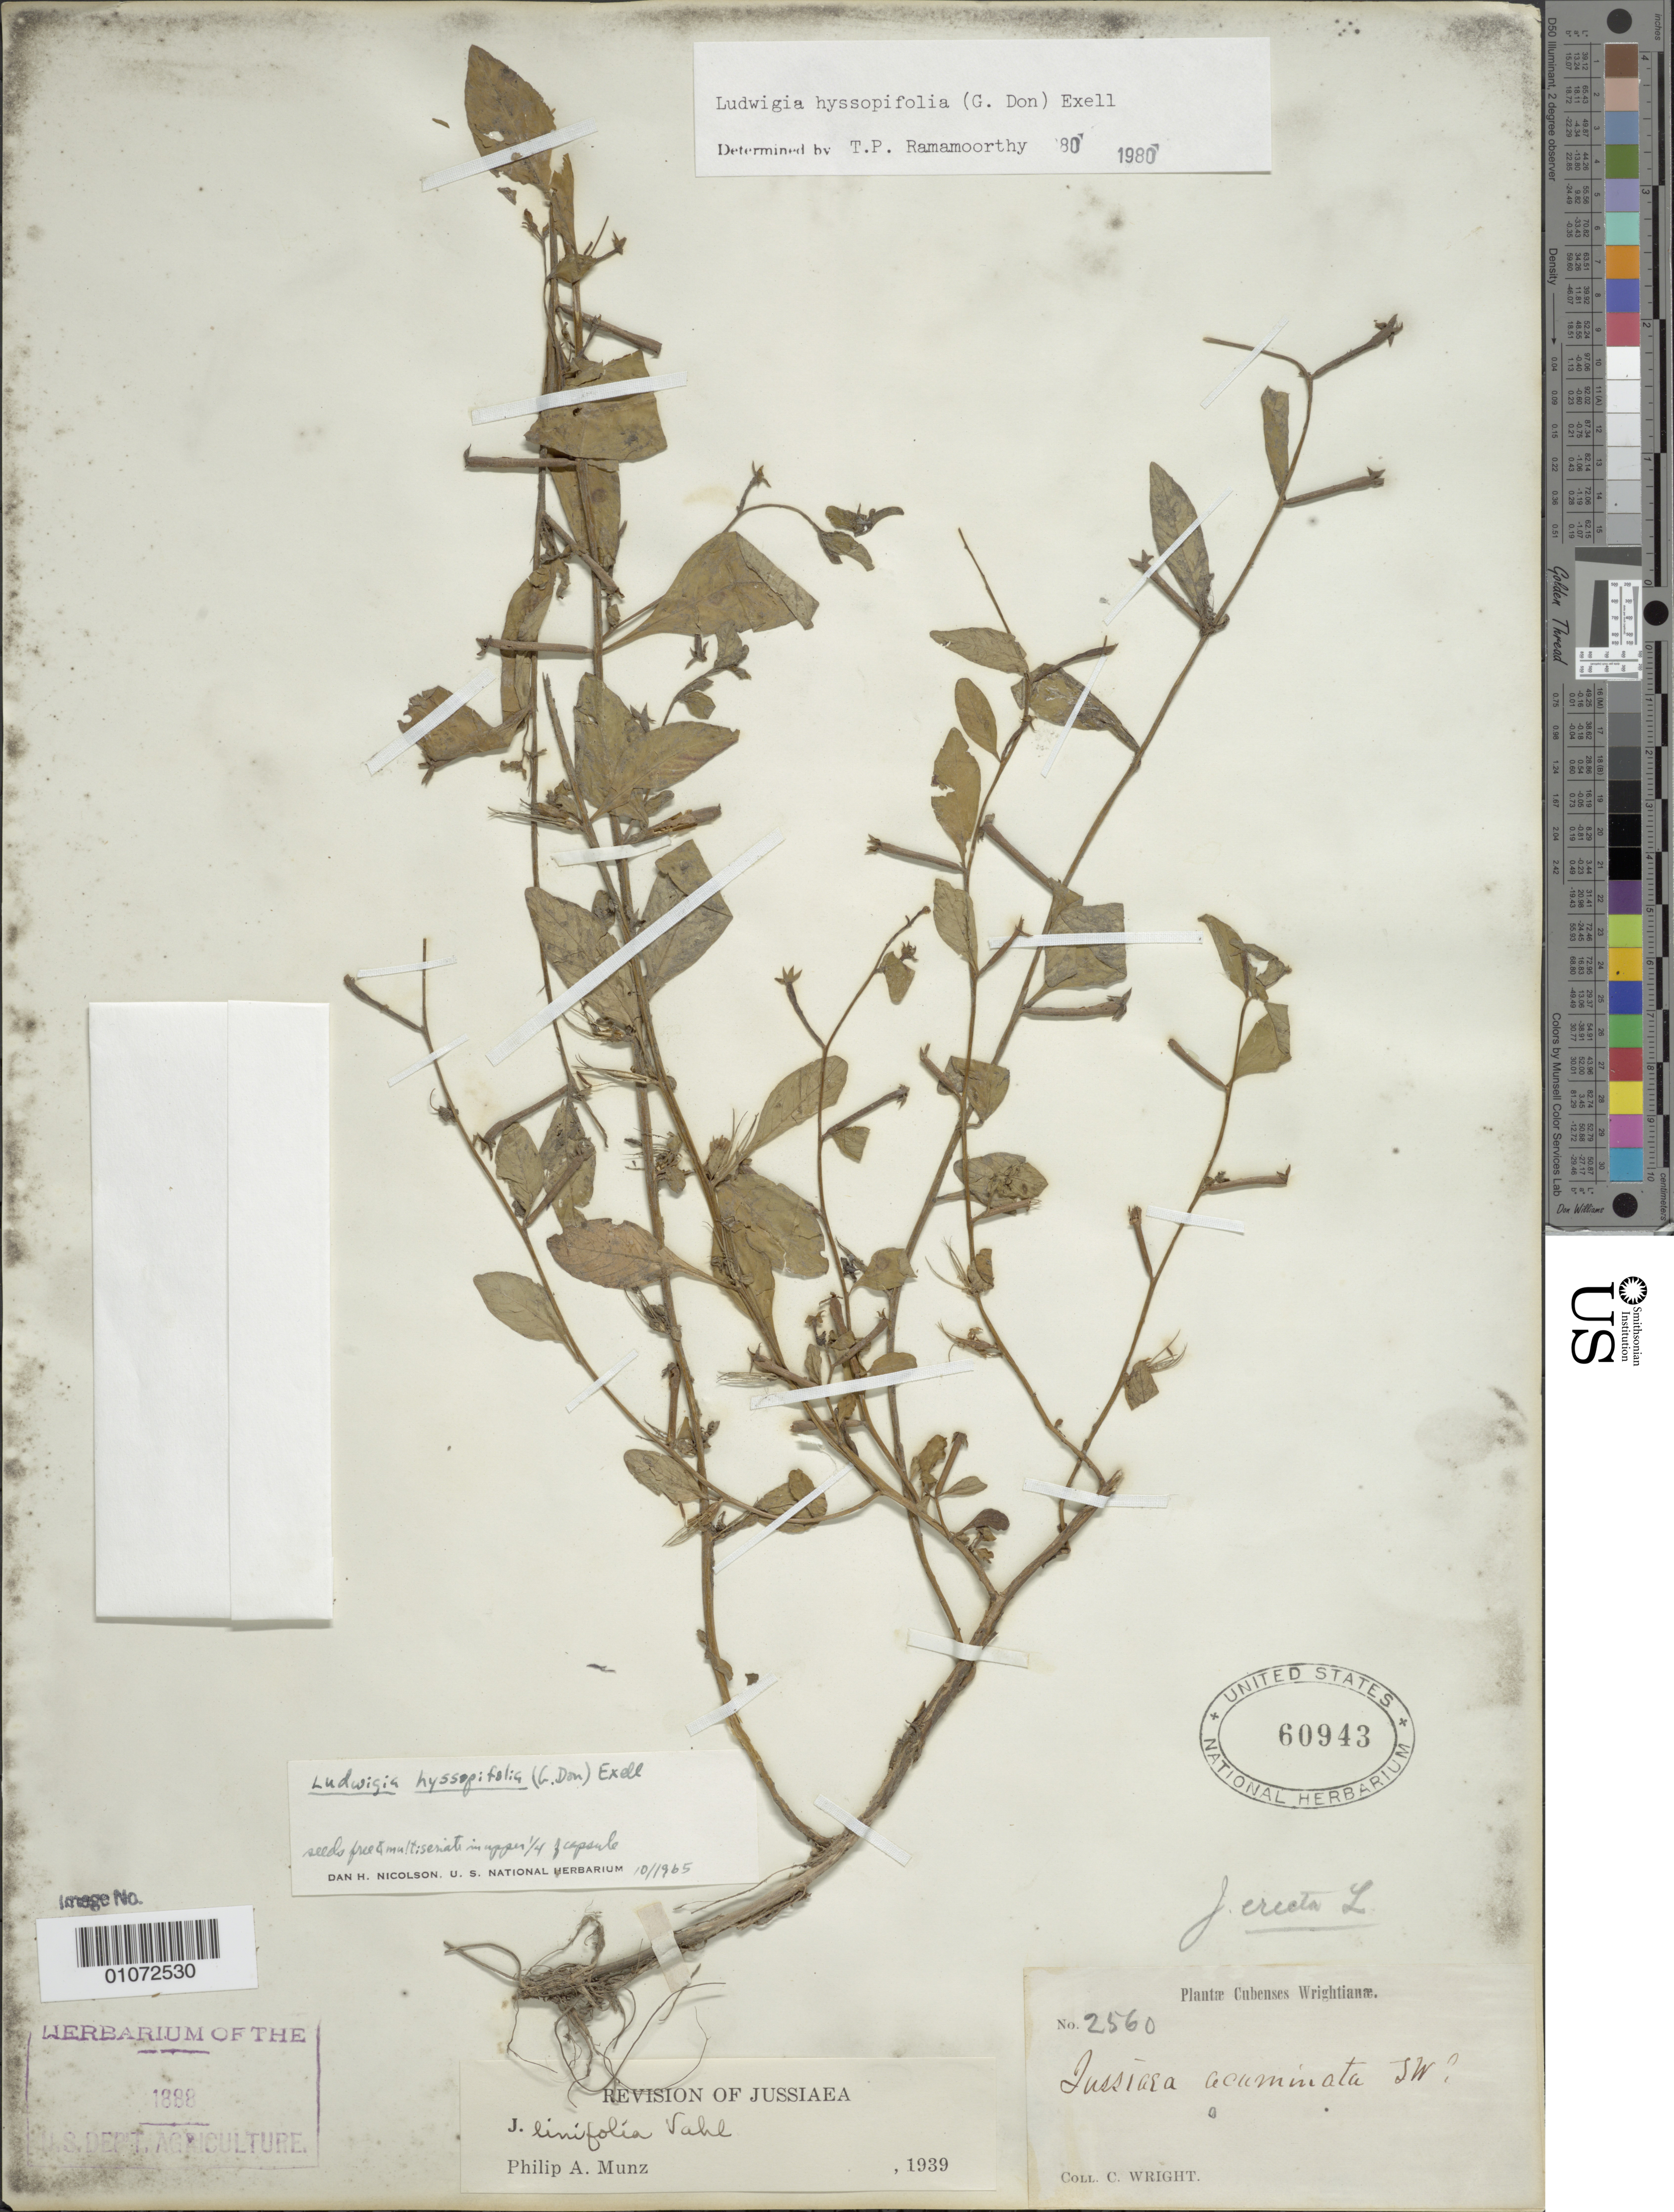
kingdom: Plantae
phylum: Tracheophyta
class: Magnoliopsida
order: Myrtales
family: Onagraceae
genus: Ludwigia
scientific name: Ludwigia hyssopifolia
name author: (G. Don) Exell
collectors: C. Wright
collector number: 2560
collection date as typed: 01 Jan 1865 to 31 Dec 1865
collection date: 1865-01-01/1865-12-31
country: Cuba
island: Cuba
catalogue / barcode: US 60943